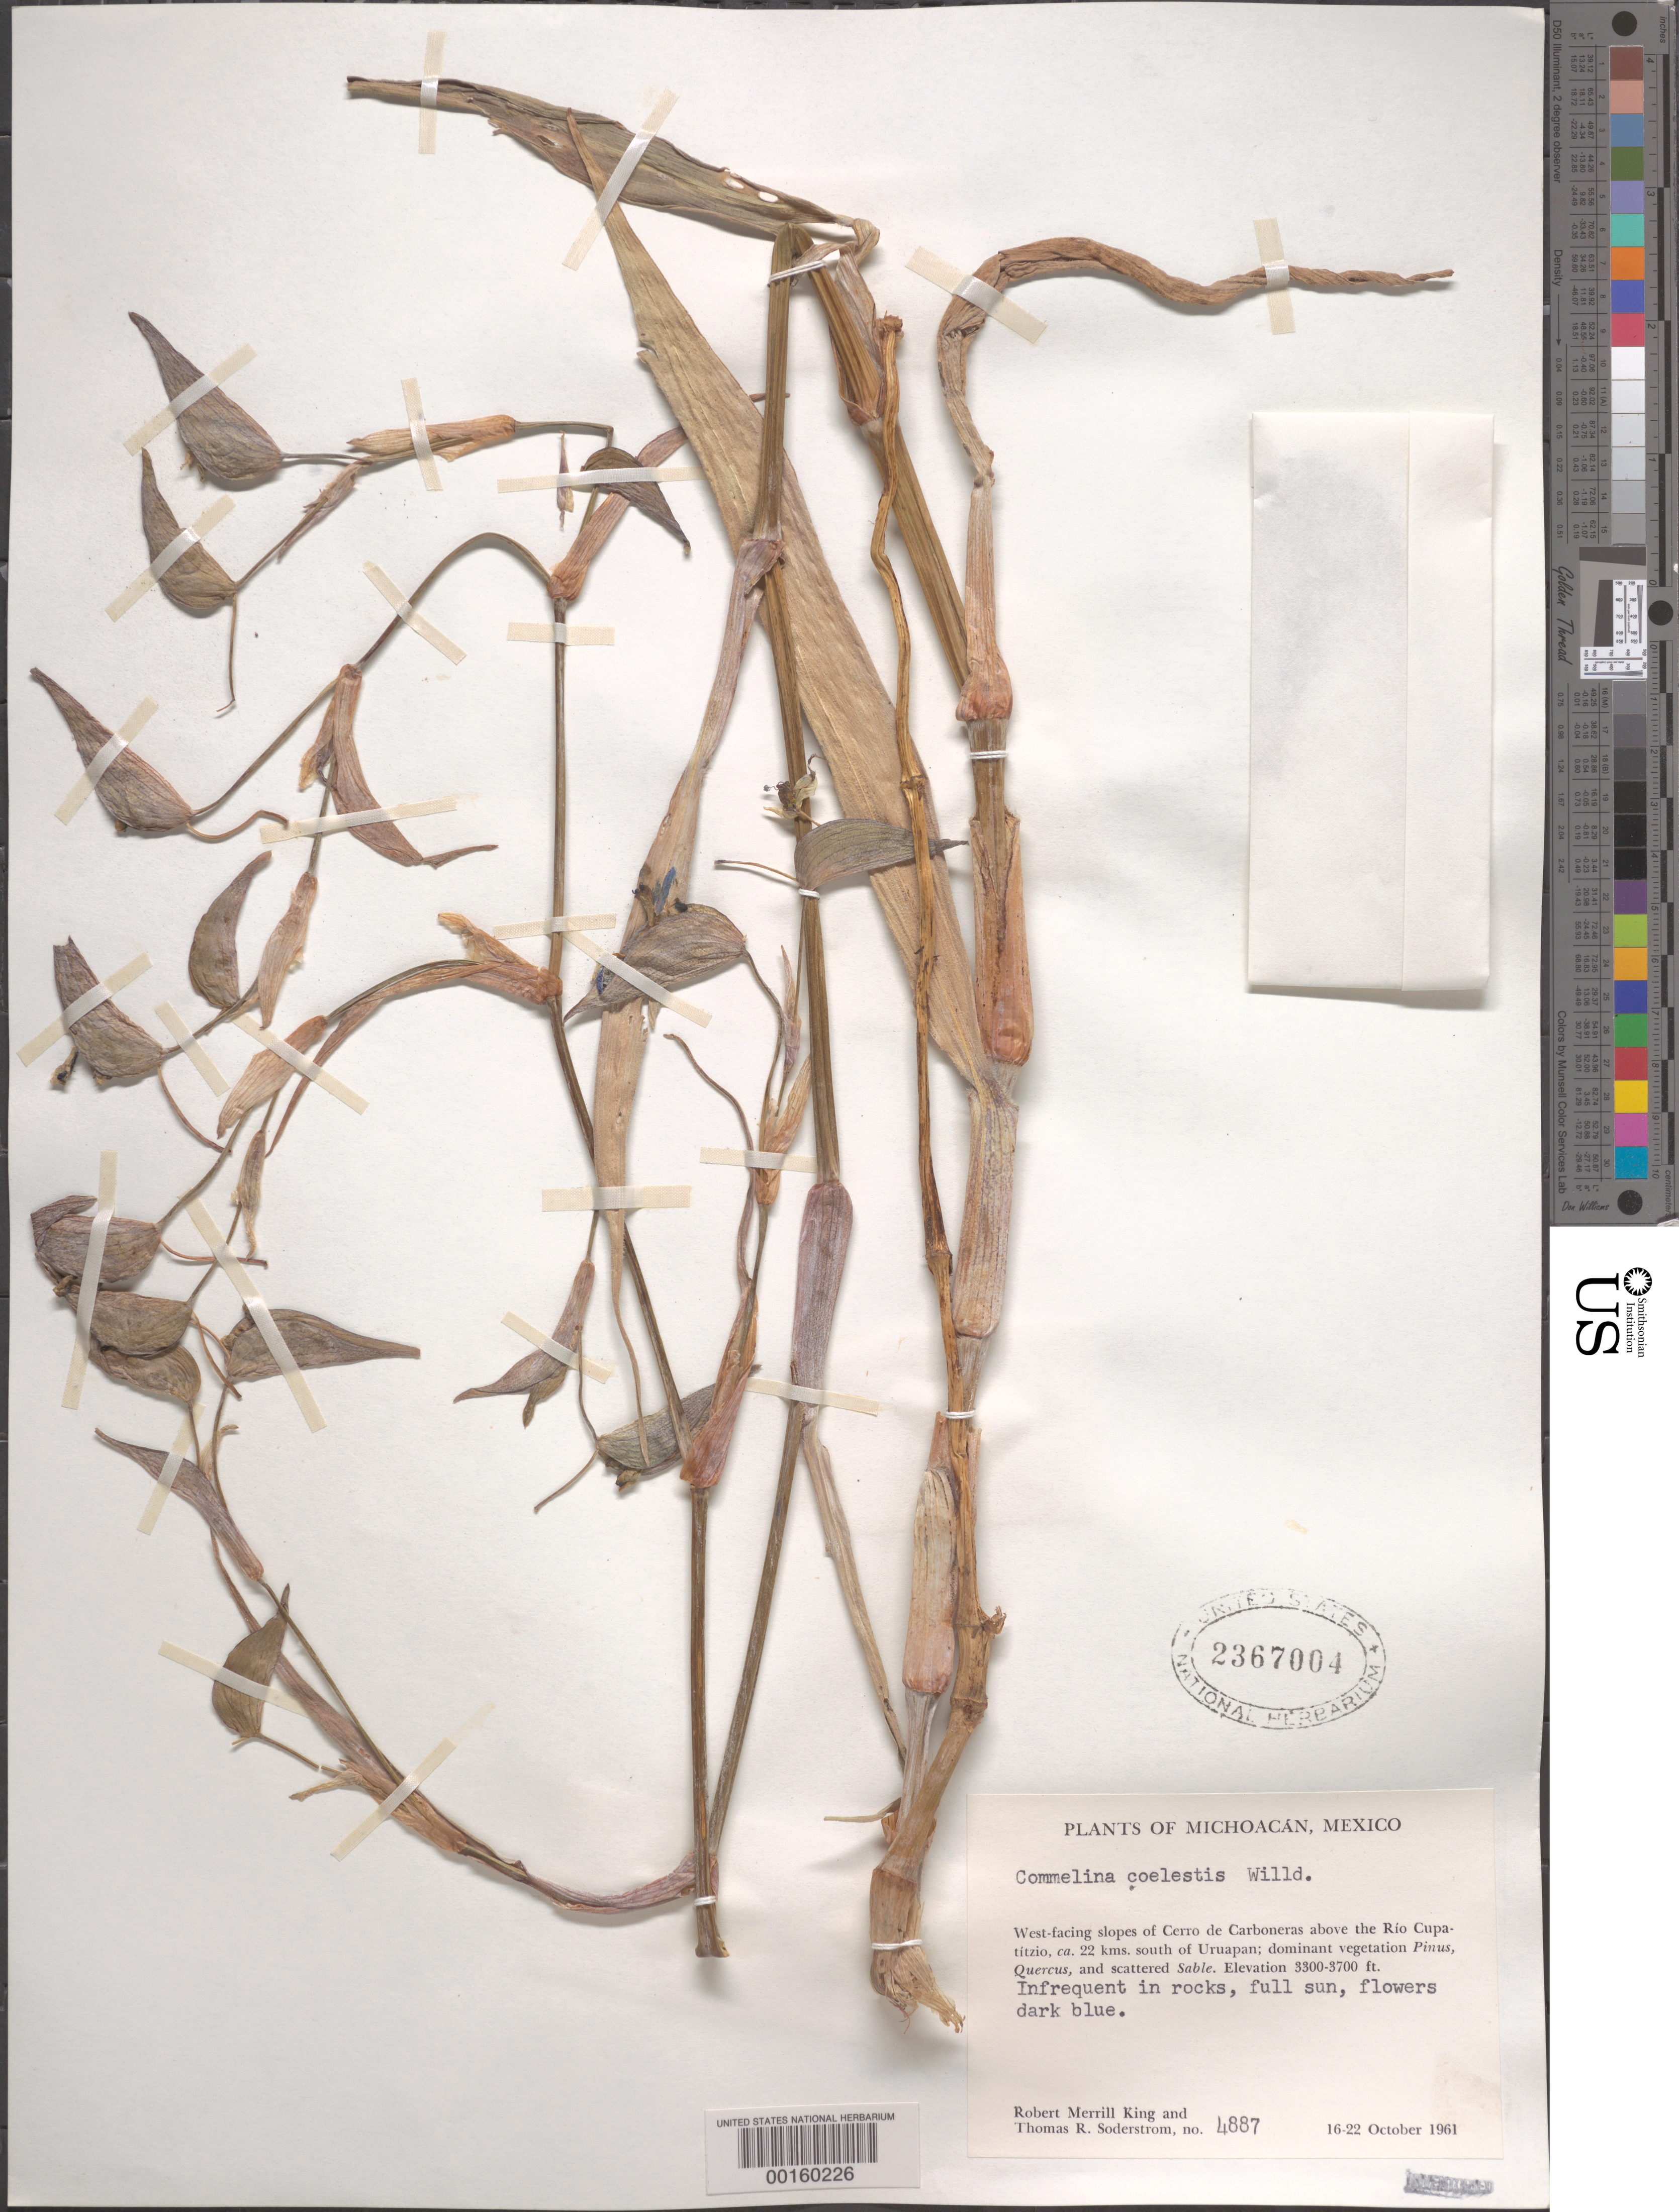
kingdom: Plantae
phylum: Tracheophyta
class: Liliopsida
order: Commelinales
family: Commelinaceae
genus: Commelina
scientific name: Commelina coelestis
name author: Willd.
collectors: R. M. King & T. R. Soderstrom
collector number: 4887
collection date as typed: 16 Oct 1961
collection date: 1961-10-16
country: Mexico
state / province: Michoacán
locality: West-facing slopes of cerro de carboneras above the rio cupatitzio (22 kms. s. of Uruapan)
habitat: Full sun, slope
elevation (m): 1007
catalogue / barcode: US 2367004